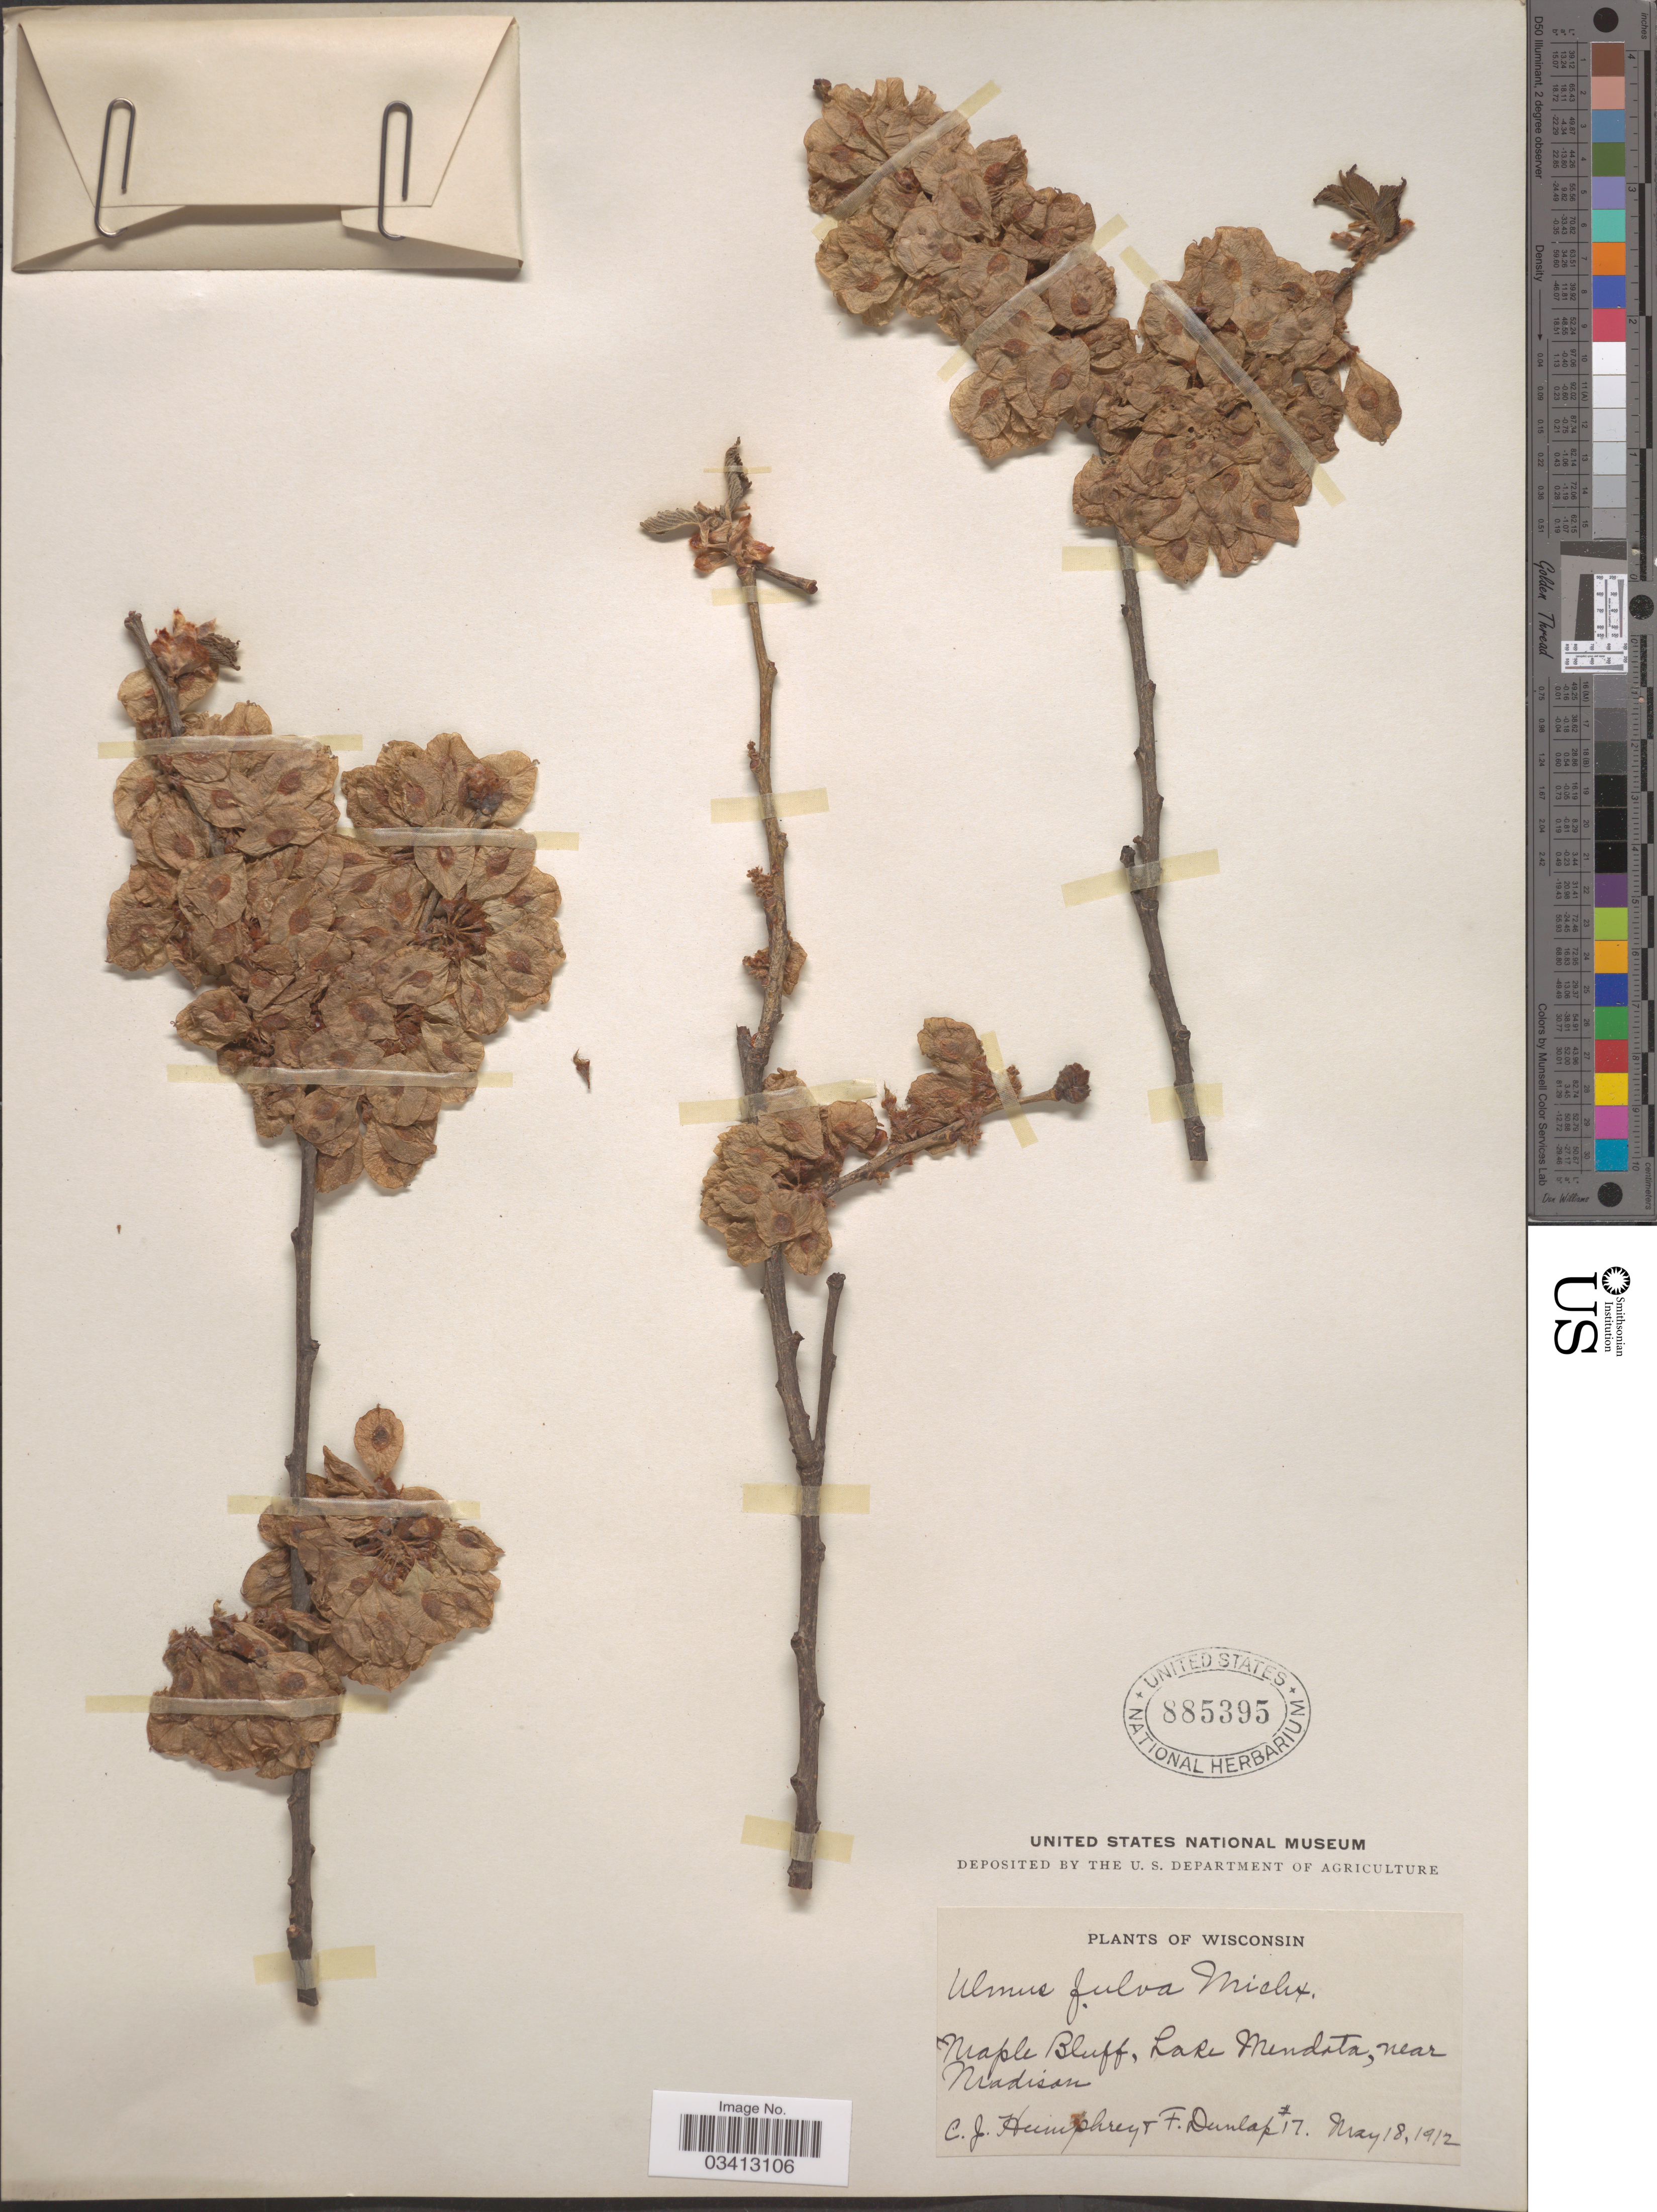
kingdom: Plantae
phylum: Tracheophyta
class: Magnoliopsida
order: Rosales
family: Ulmaceae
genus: Ulmus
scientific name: Ulmus rubra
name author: Muhl.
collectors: C. Humphrey & F. Dunlap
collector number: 17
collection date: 1912-05-18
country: United States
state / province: Wisconsin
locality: Maple Bluff, Lake Mendota, near Madison.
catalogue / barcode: US 885395